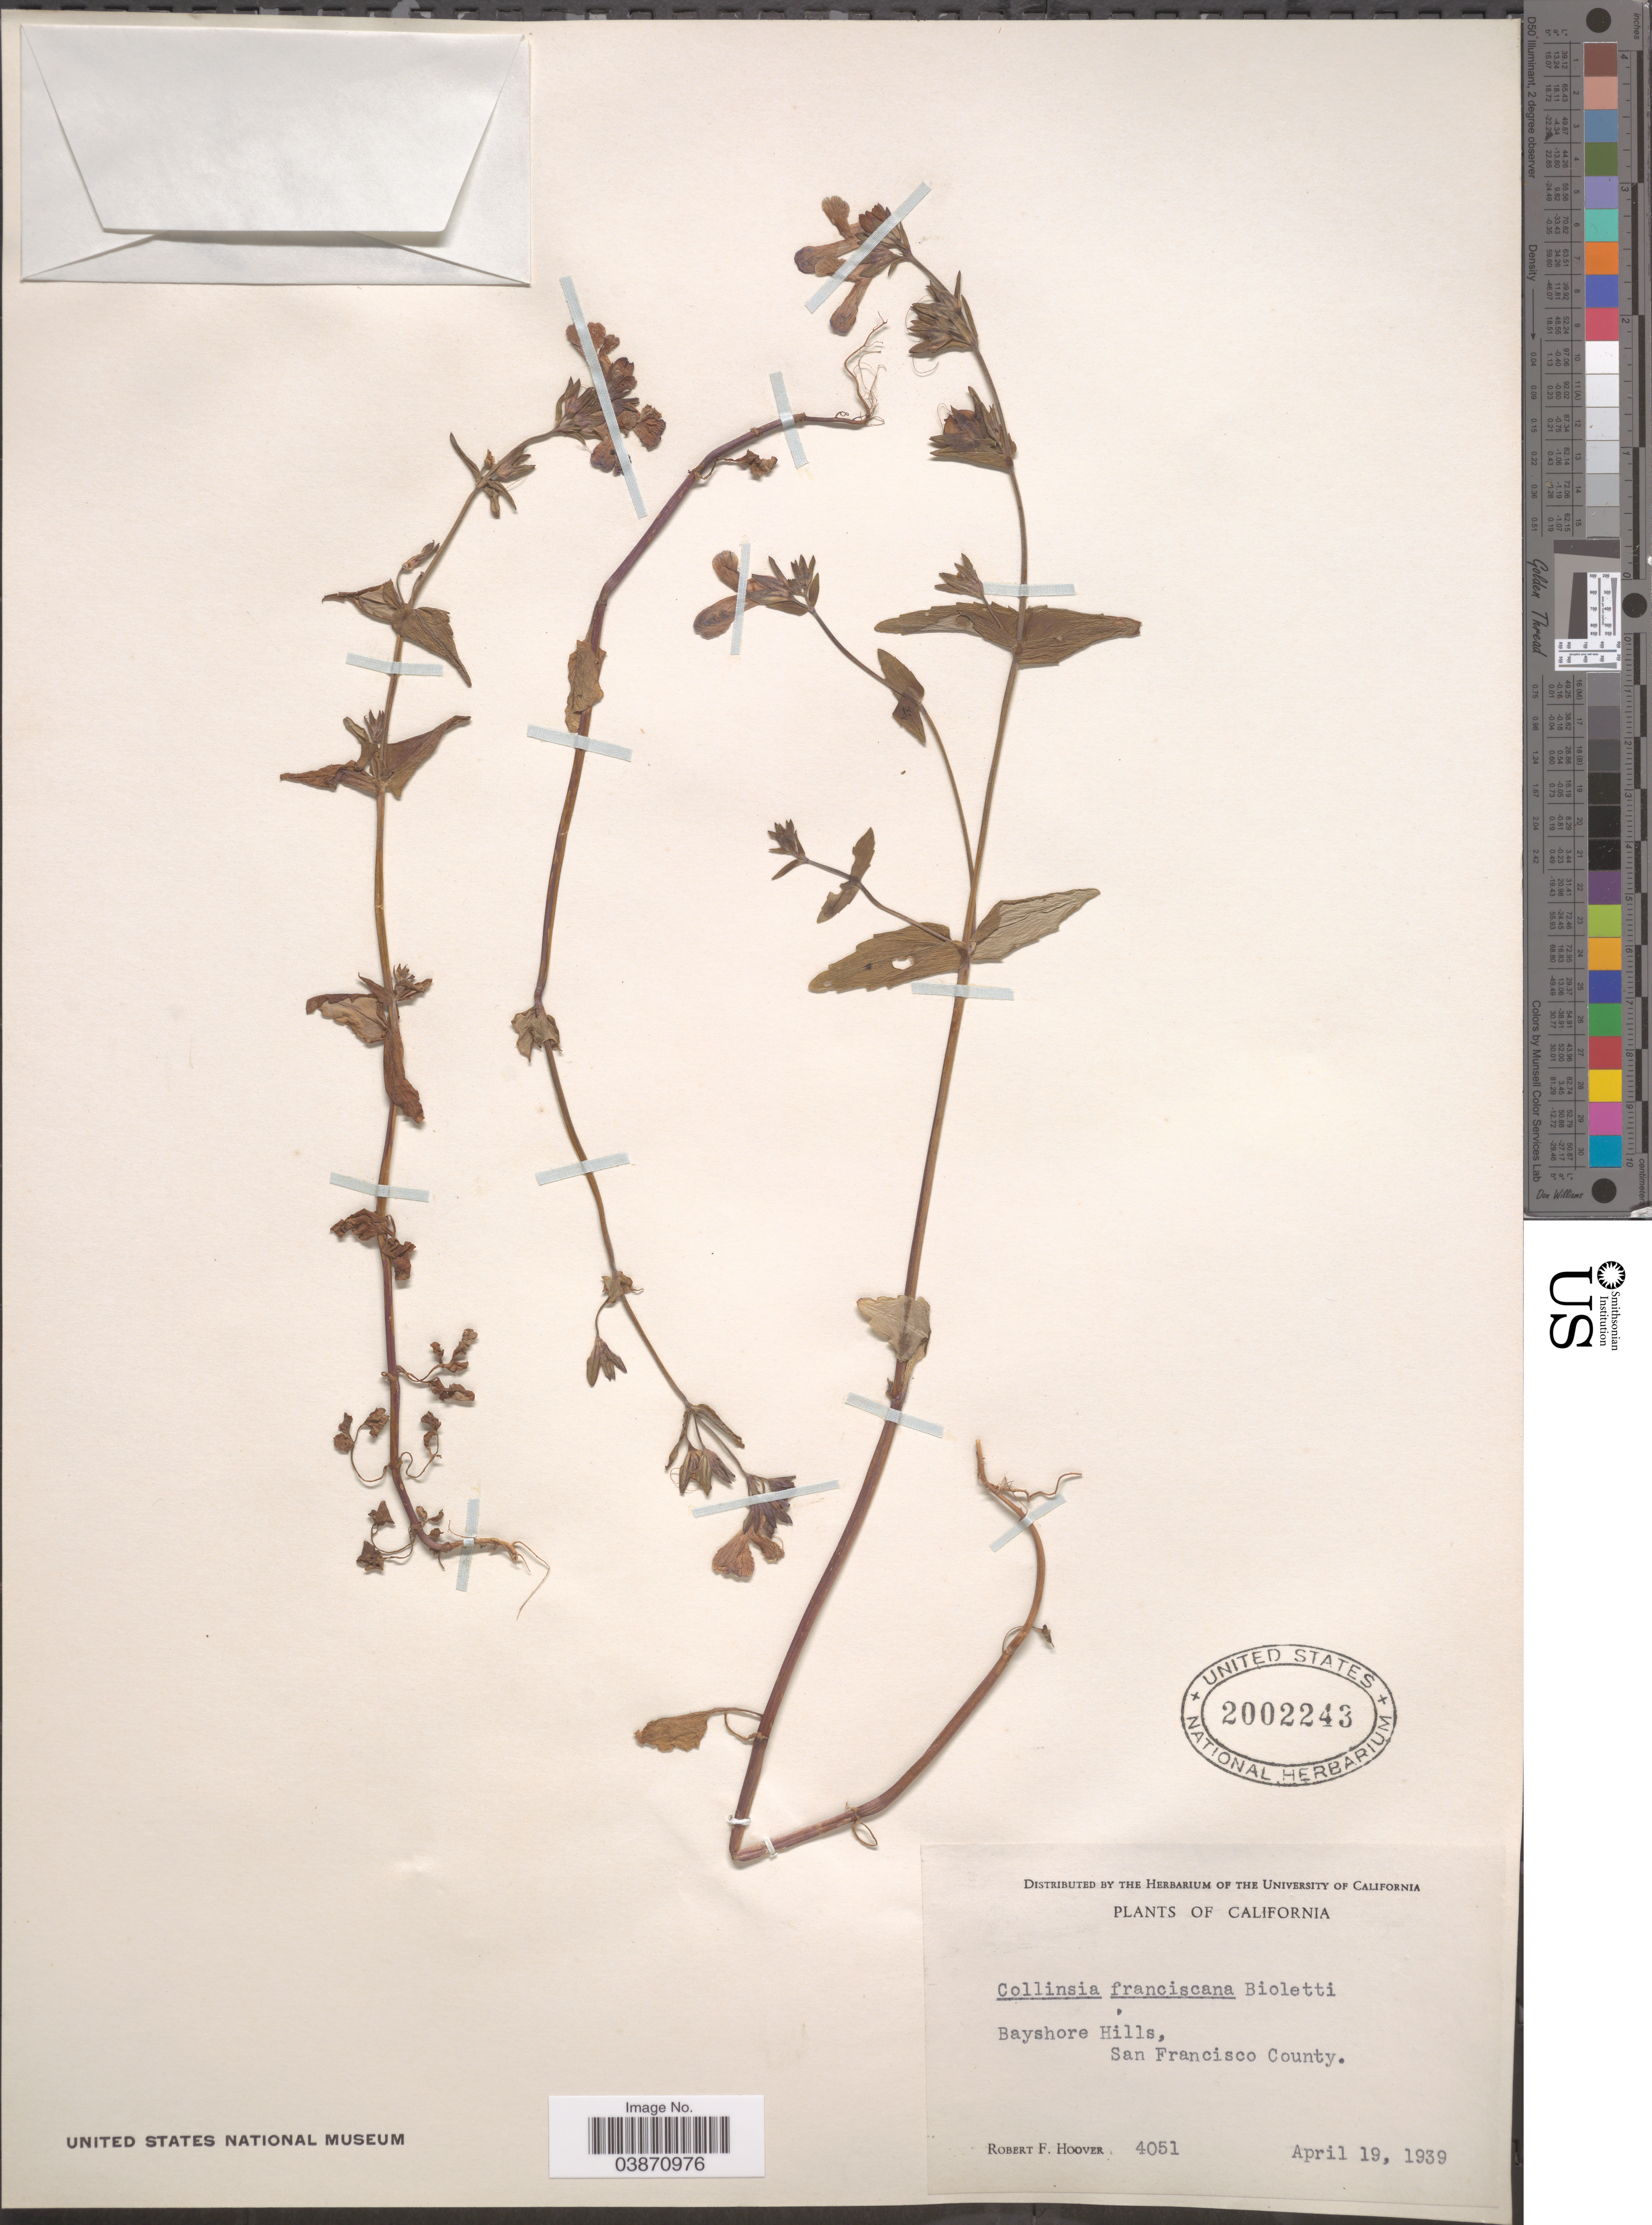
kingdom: Plantae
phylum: Tracheophyta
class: Magnoliopsida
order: Lamiales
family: Plantaginaceae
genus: Collinsia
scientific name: Collinsia franciscana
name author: Bioletti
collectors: R. F. Hoover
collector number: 4051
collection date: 1939-04-19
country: United States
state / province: California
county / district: San Francisco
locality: Bayshore Hills, San Francisco County.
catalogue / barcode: US 2002243